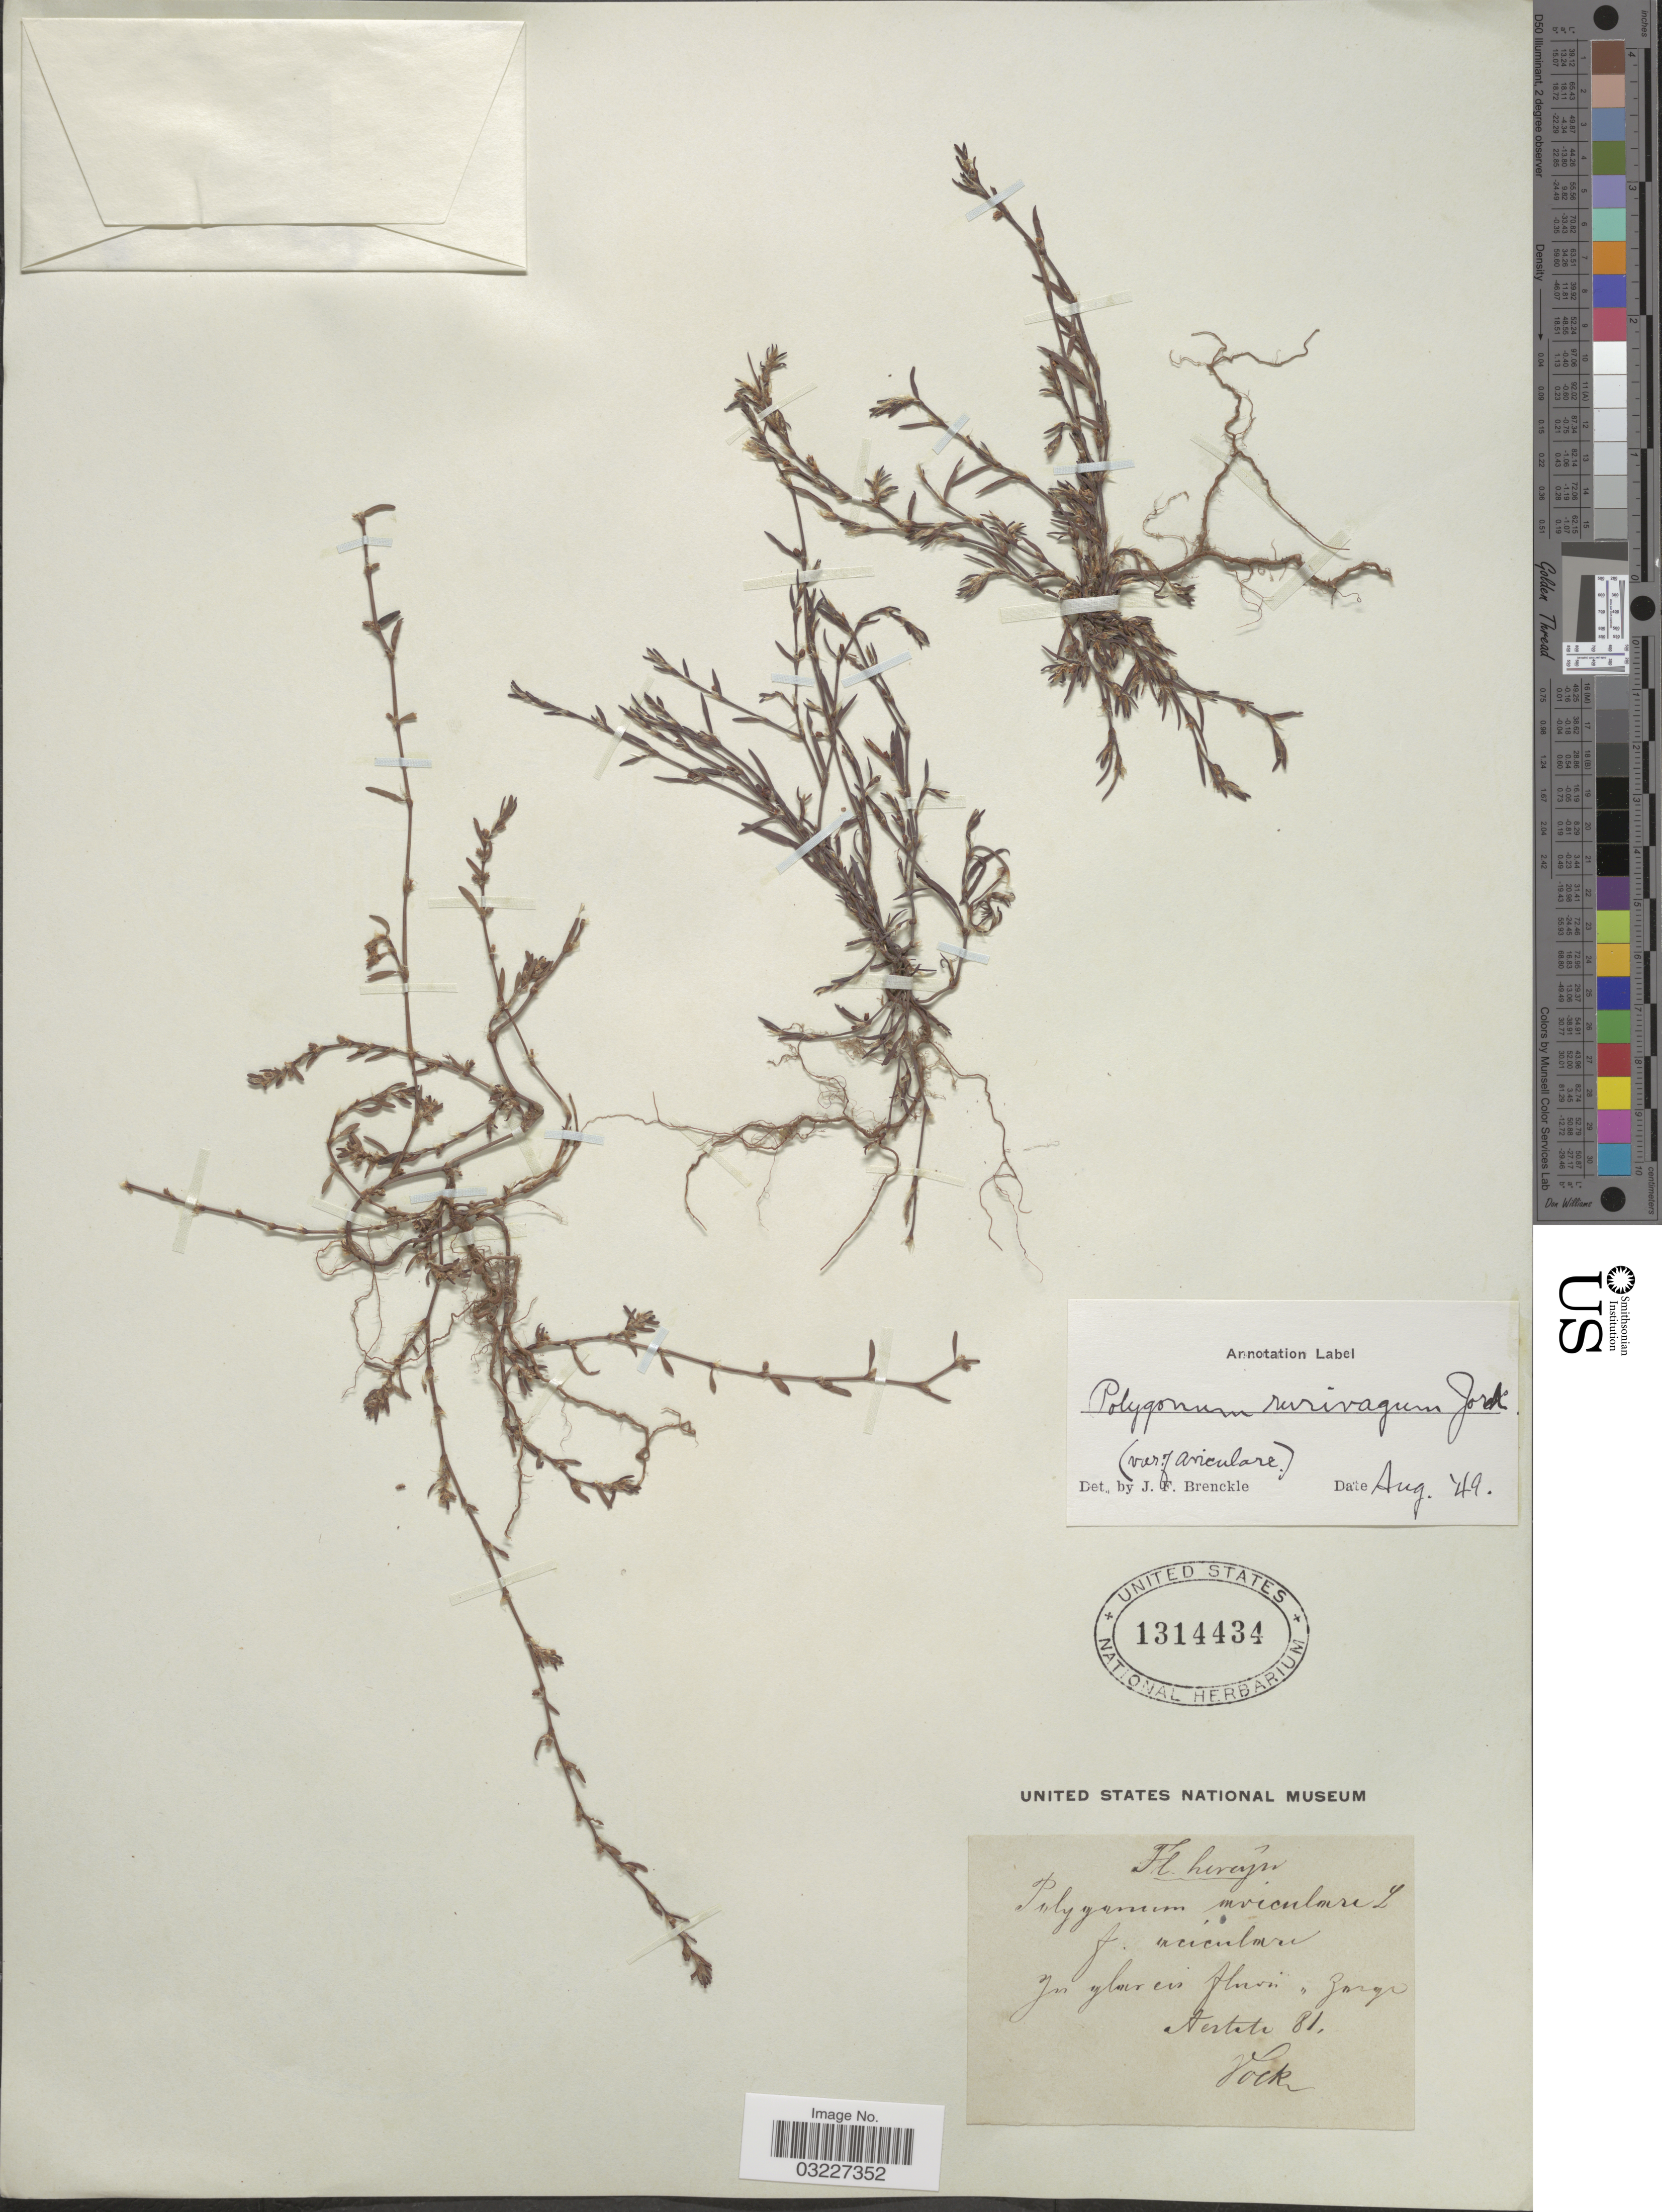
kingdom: Plantae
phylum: Tracheophyta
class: Magnoliopsida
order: Caryophyllales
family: Polygonaceae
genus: Polygonum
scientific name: Polygonum rurivagum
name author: Jord. ex Boreau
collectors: Vock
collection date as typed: Transcribed d/m/y: //81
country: Germany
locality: Hercyn. In glareis fluvii "Gorge Hertete". [interpreted]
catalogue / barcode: US 1314434